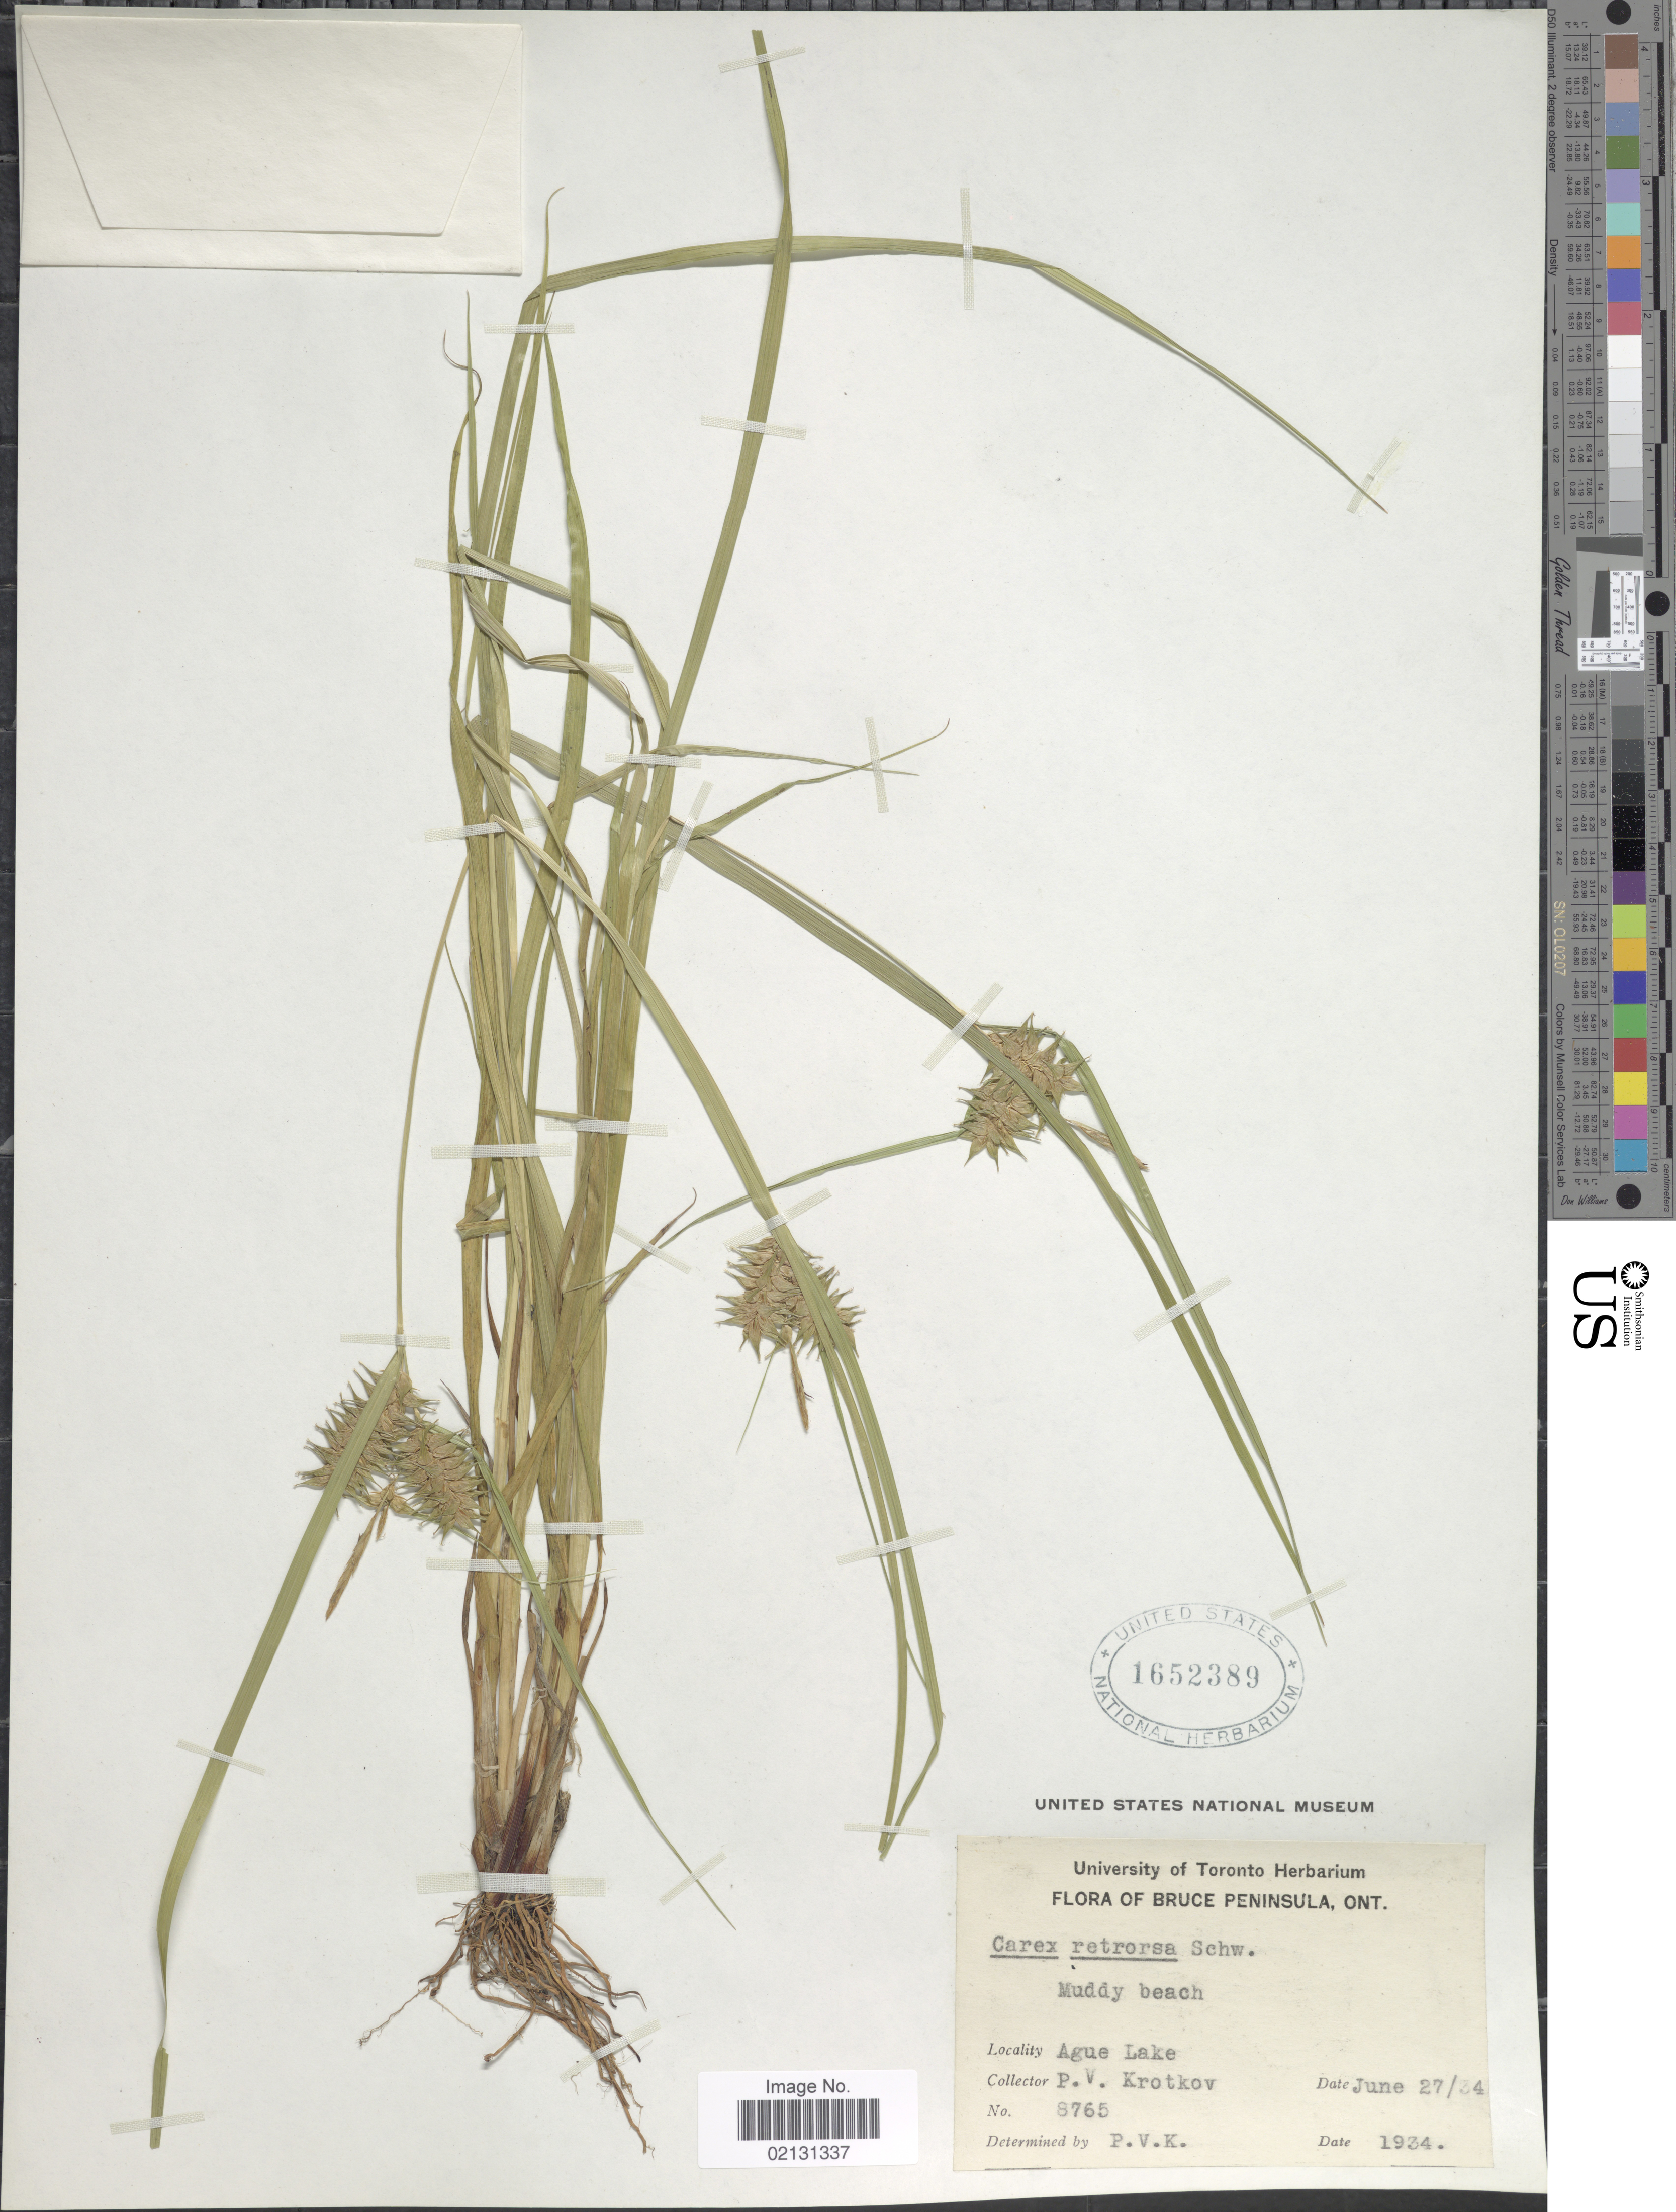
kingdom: Plantae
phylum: Tracheophyta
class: Liliopsida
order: Poales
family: Cyperaceae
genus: Carex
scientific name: Carex retrorsa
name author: Schwein.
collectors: P. V. Krotkov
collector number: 8765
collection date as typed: Transcribed d/m/y: 27/6/34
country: Canada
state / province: Ontario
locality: Bruce Peninsula, Muddy beach, Ague Lake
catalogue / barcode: US 1652389